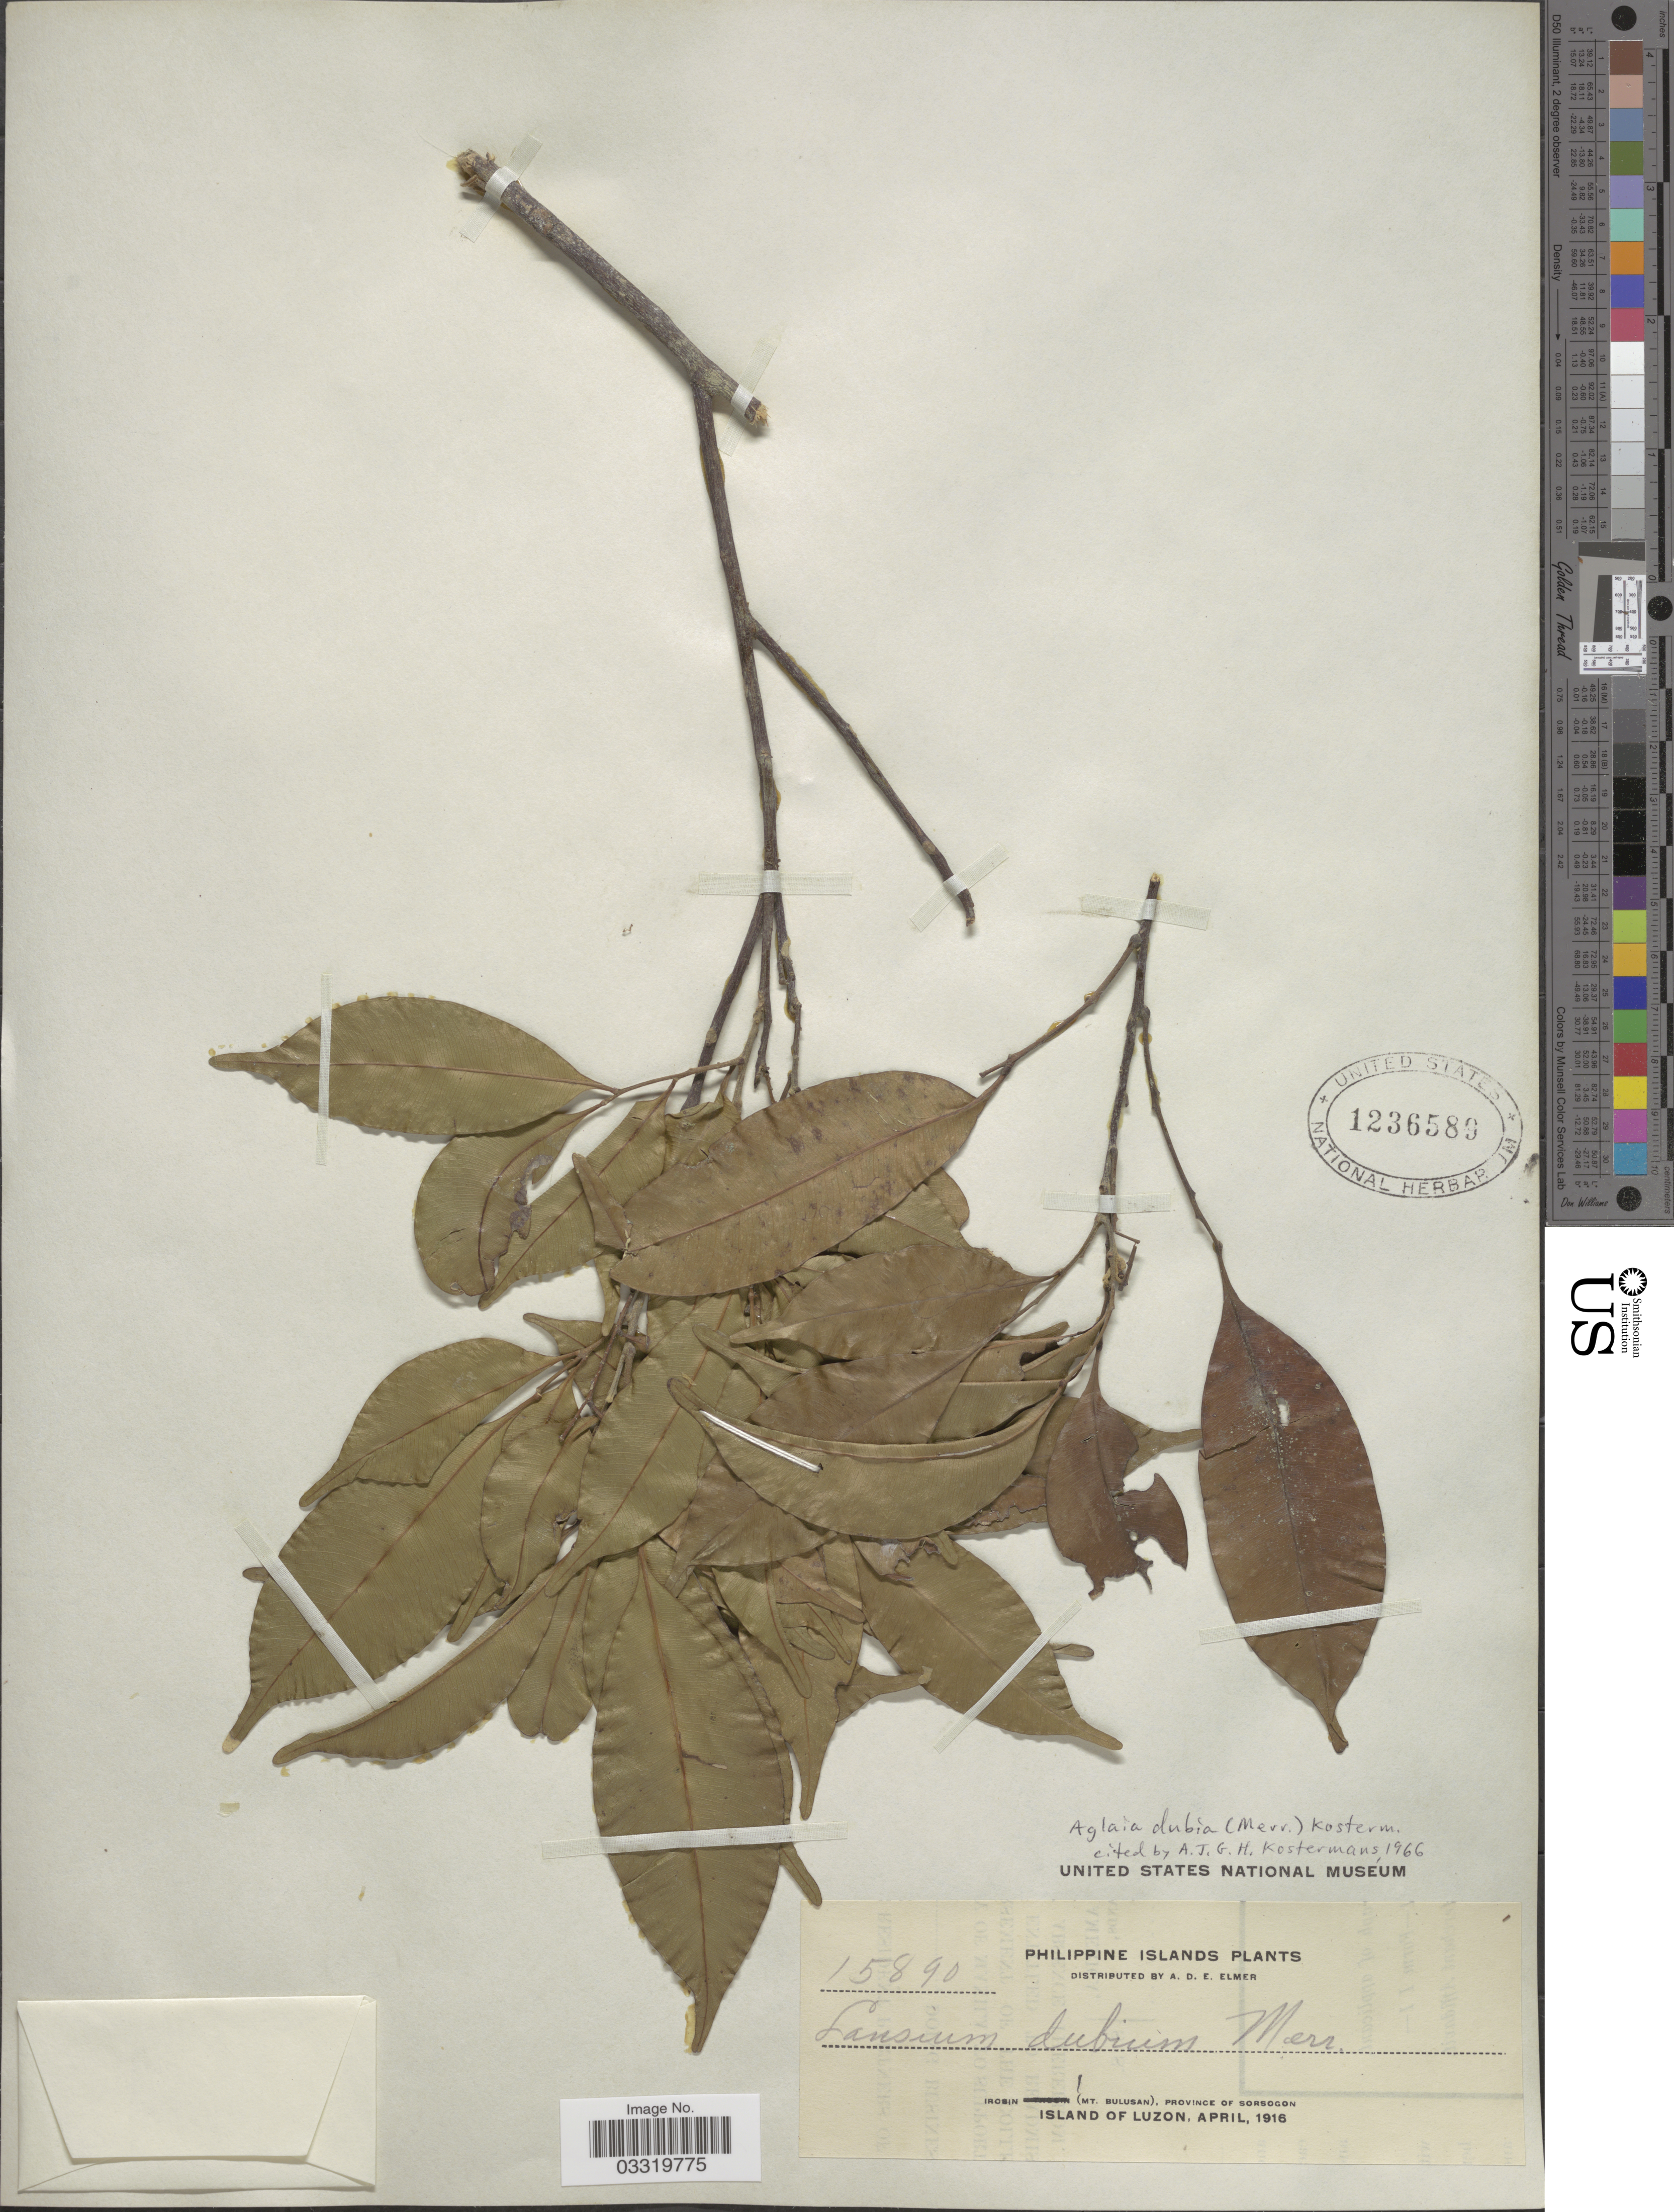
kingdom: Plantae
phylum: Tracheophyta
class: Magnoliopsida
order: Sapindales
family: Meliaceae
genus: Reinwardtiodendron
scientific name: Reinwardtiodendron humile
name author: (Hassk.) Mabb.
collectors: A. D. E. Elmer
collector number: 15890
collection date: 1916-04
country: Philippines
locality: Irosin (Mt. Bulusan), Province of Sorsogon, Island of Luzon.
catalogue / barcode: US 1236589